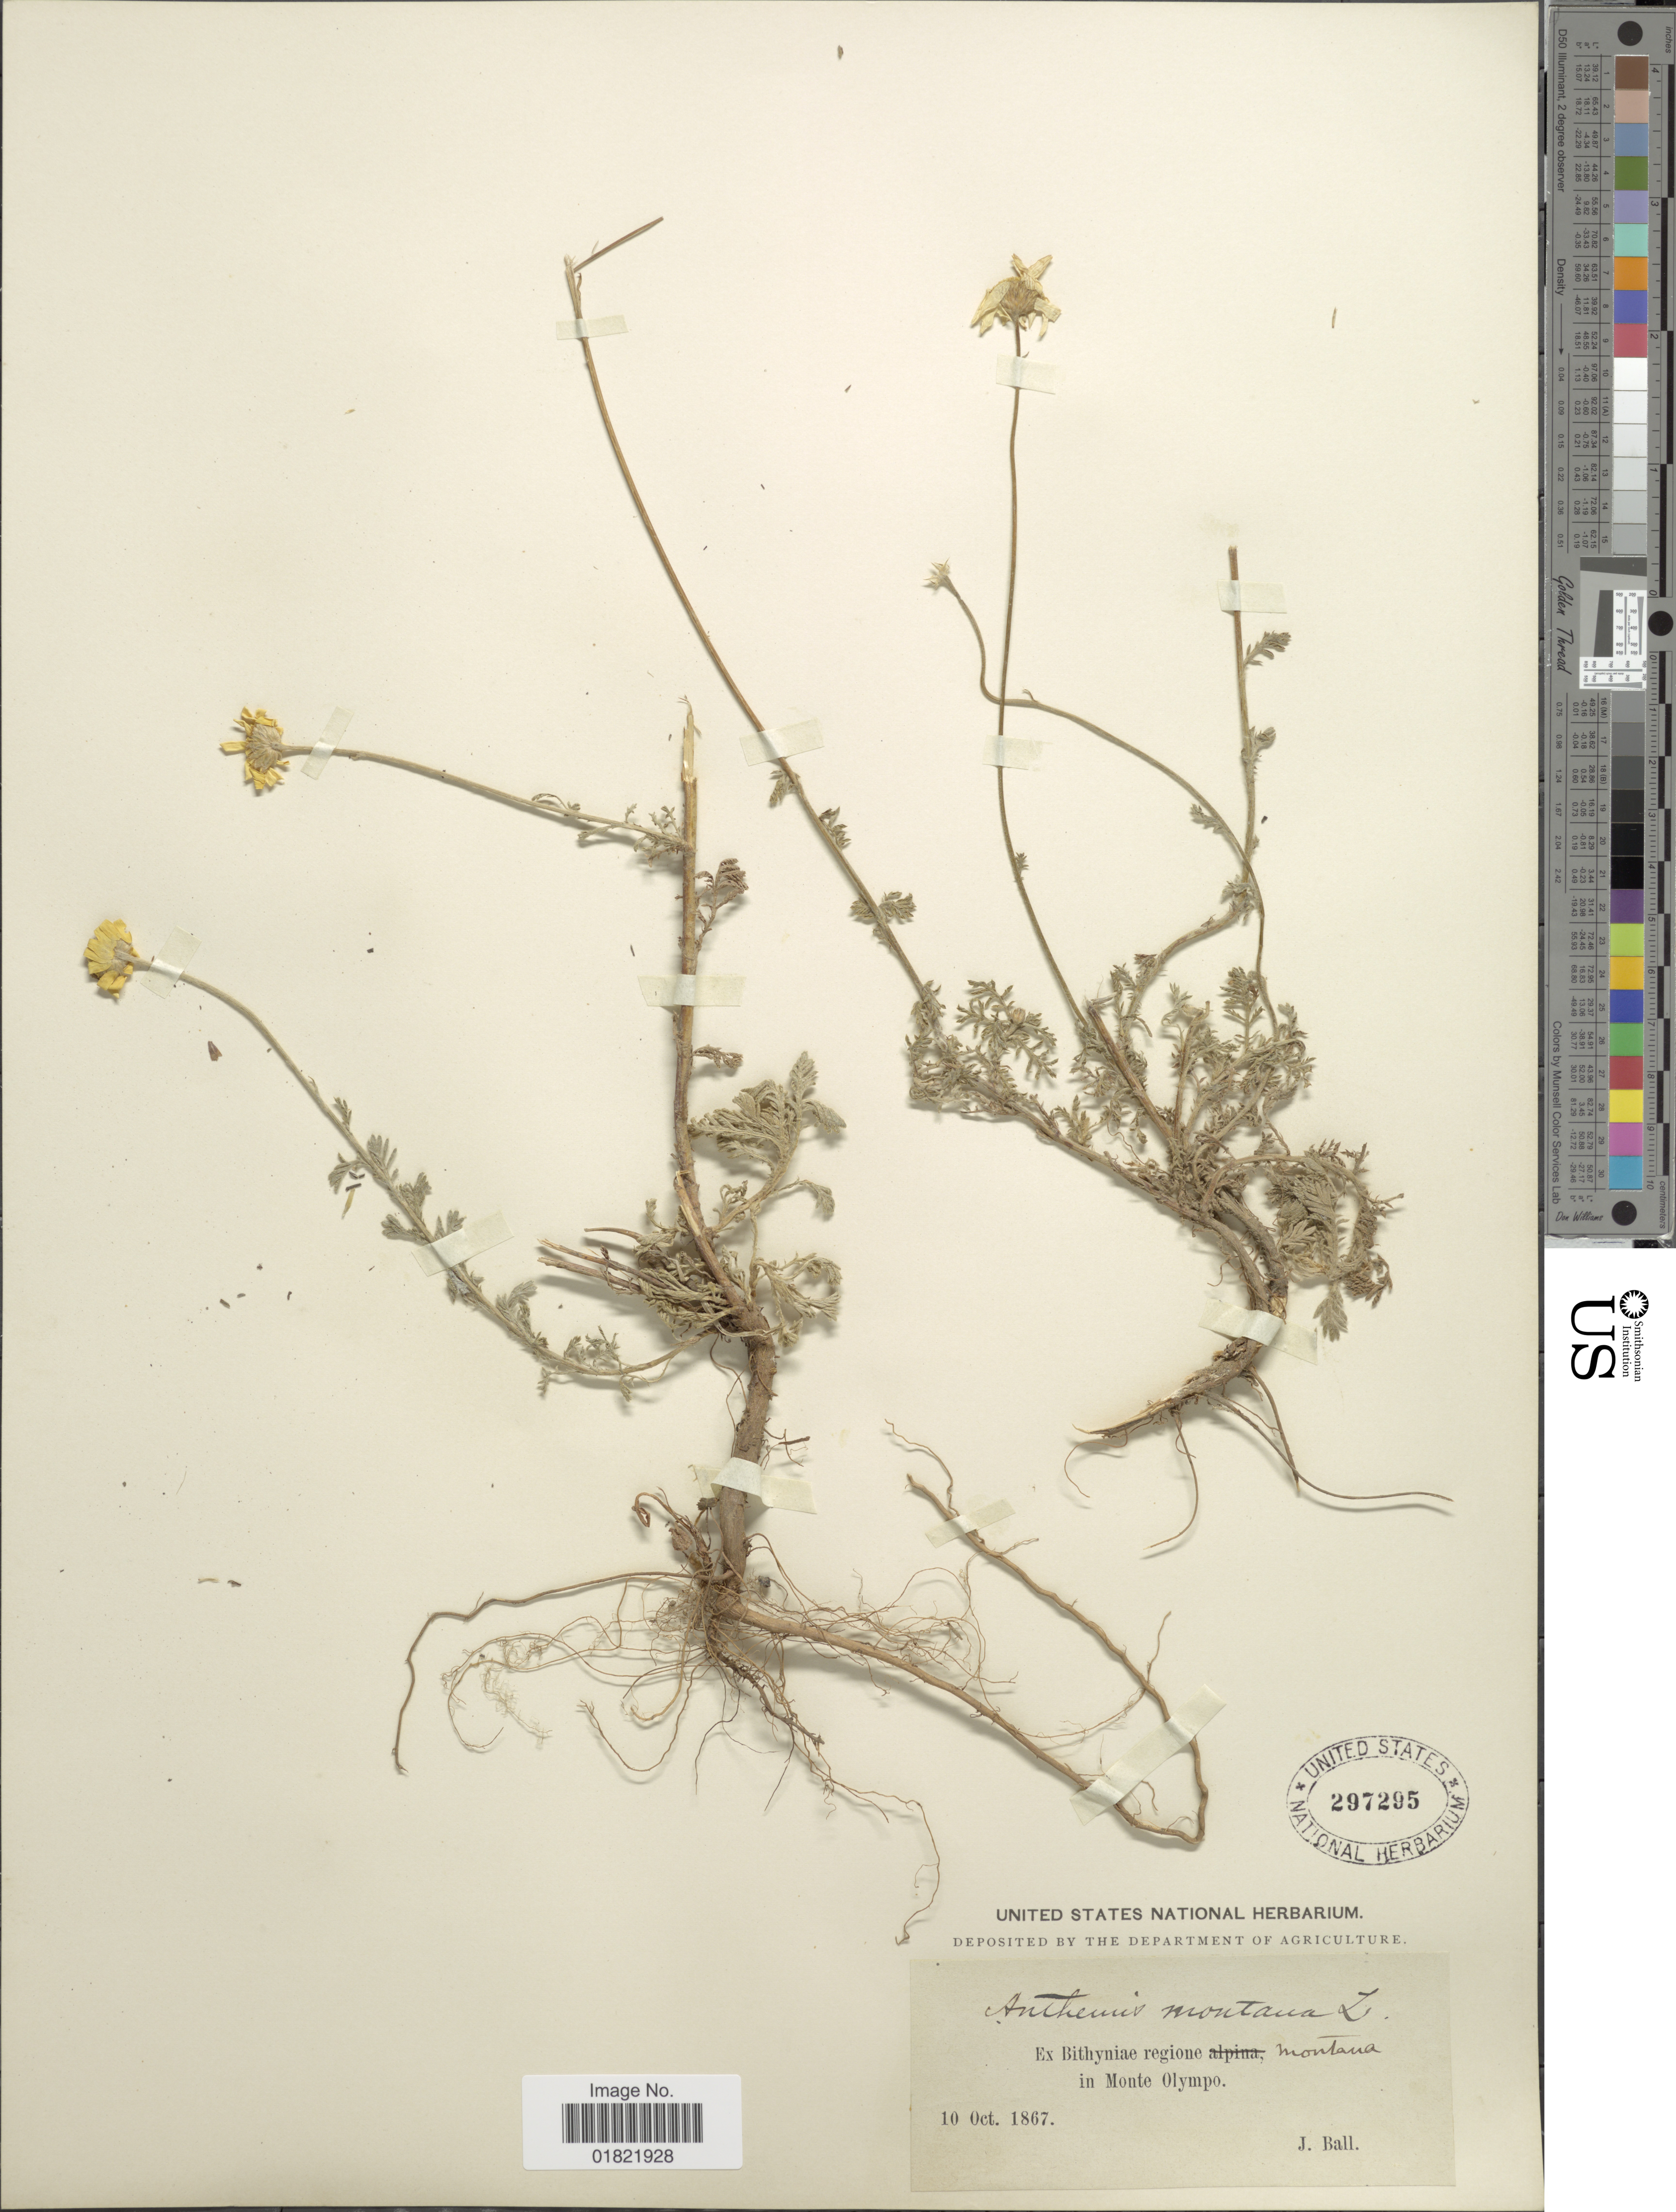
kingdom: Plantae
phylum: Tracheophyta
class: Magnoliopsida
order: Asterales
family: Asteraceae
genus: Anthemis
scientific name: Anthemis montana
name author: L.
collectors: J. Ball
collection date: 1867-10-10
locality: Bithyniae regione Montana in Monte Olympo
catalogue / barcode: US 297295